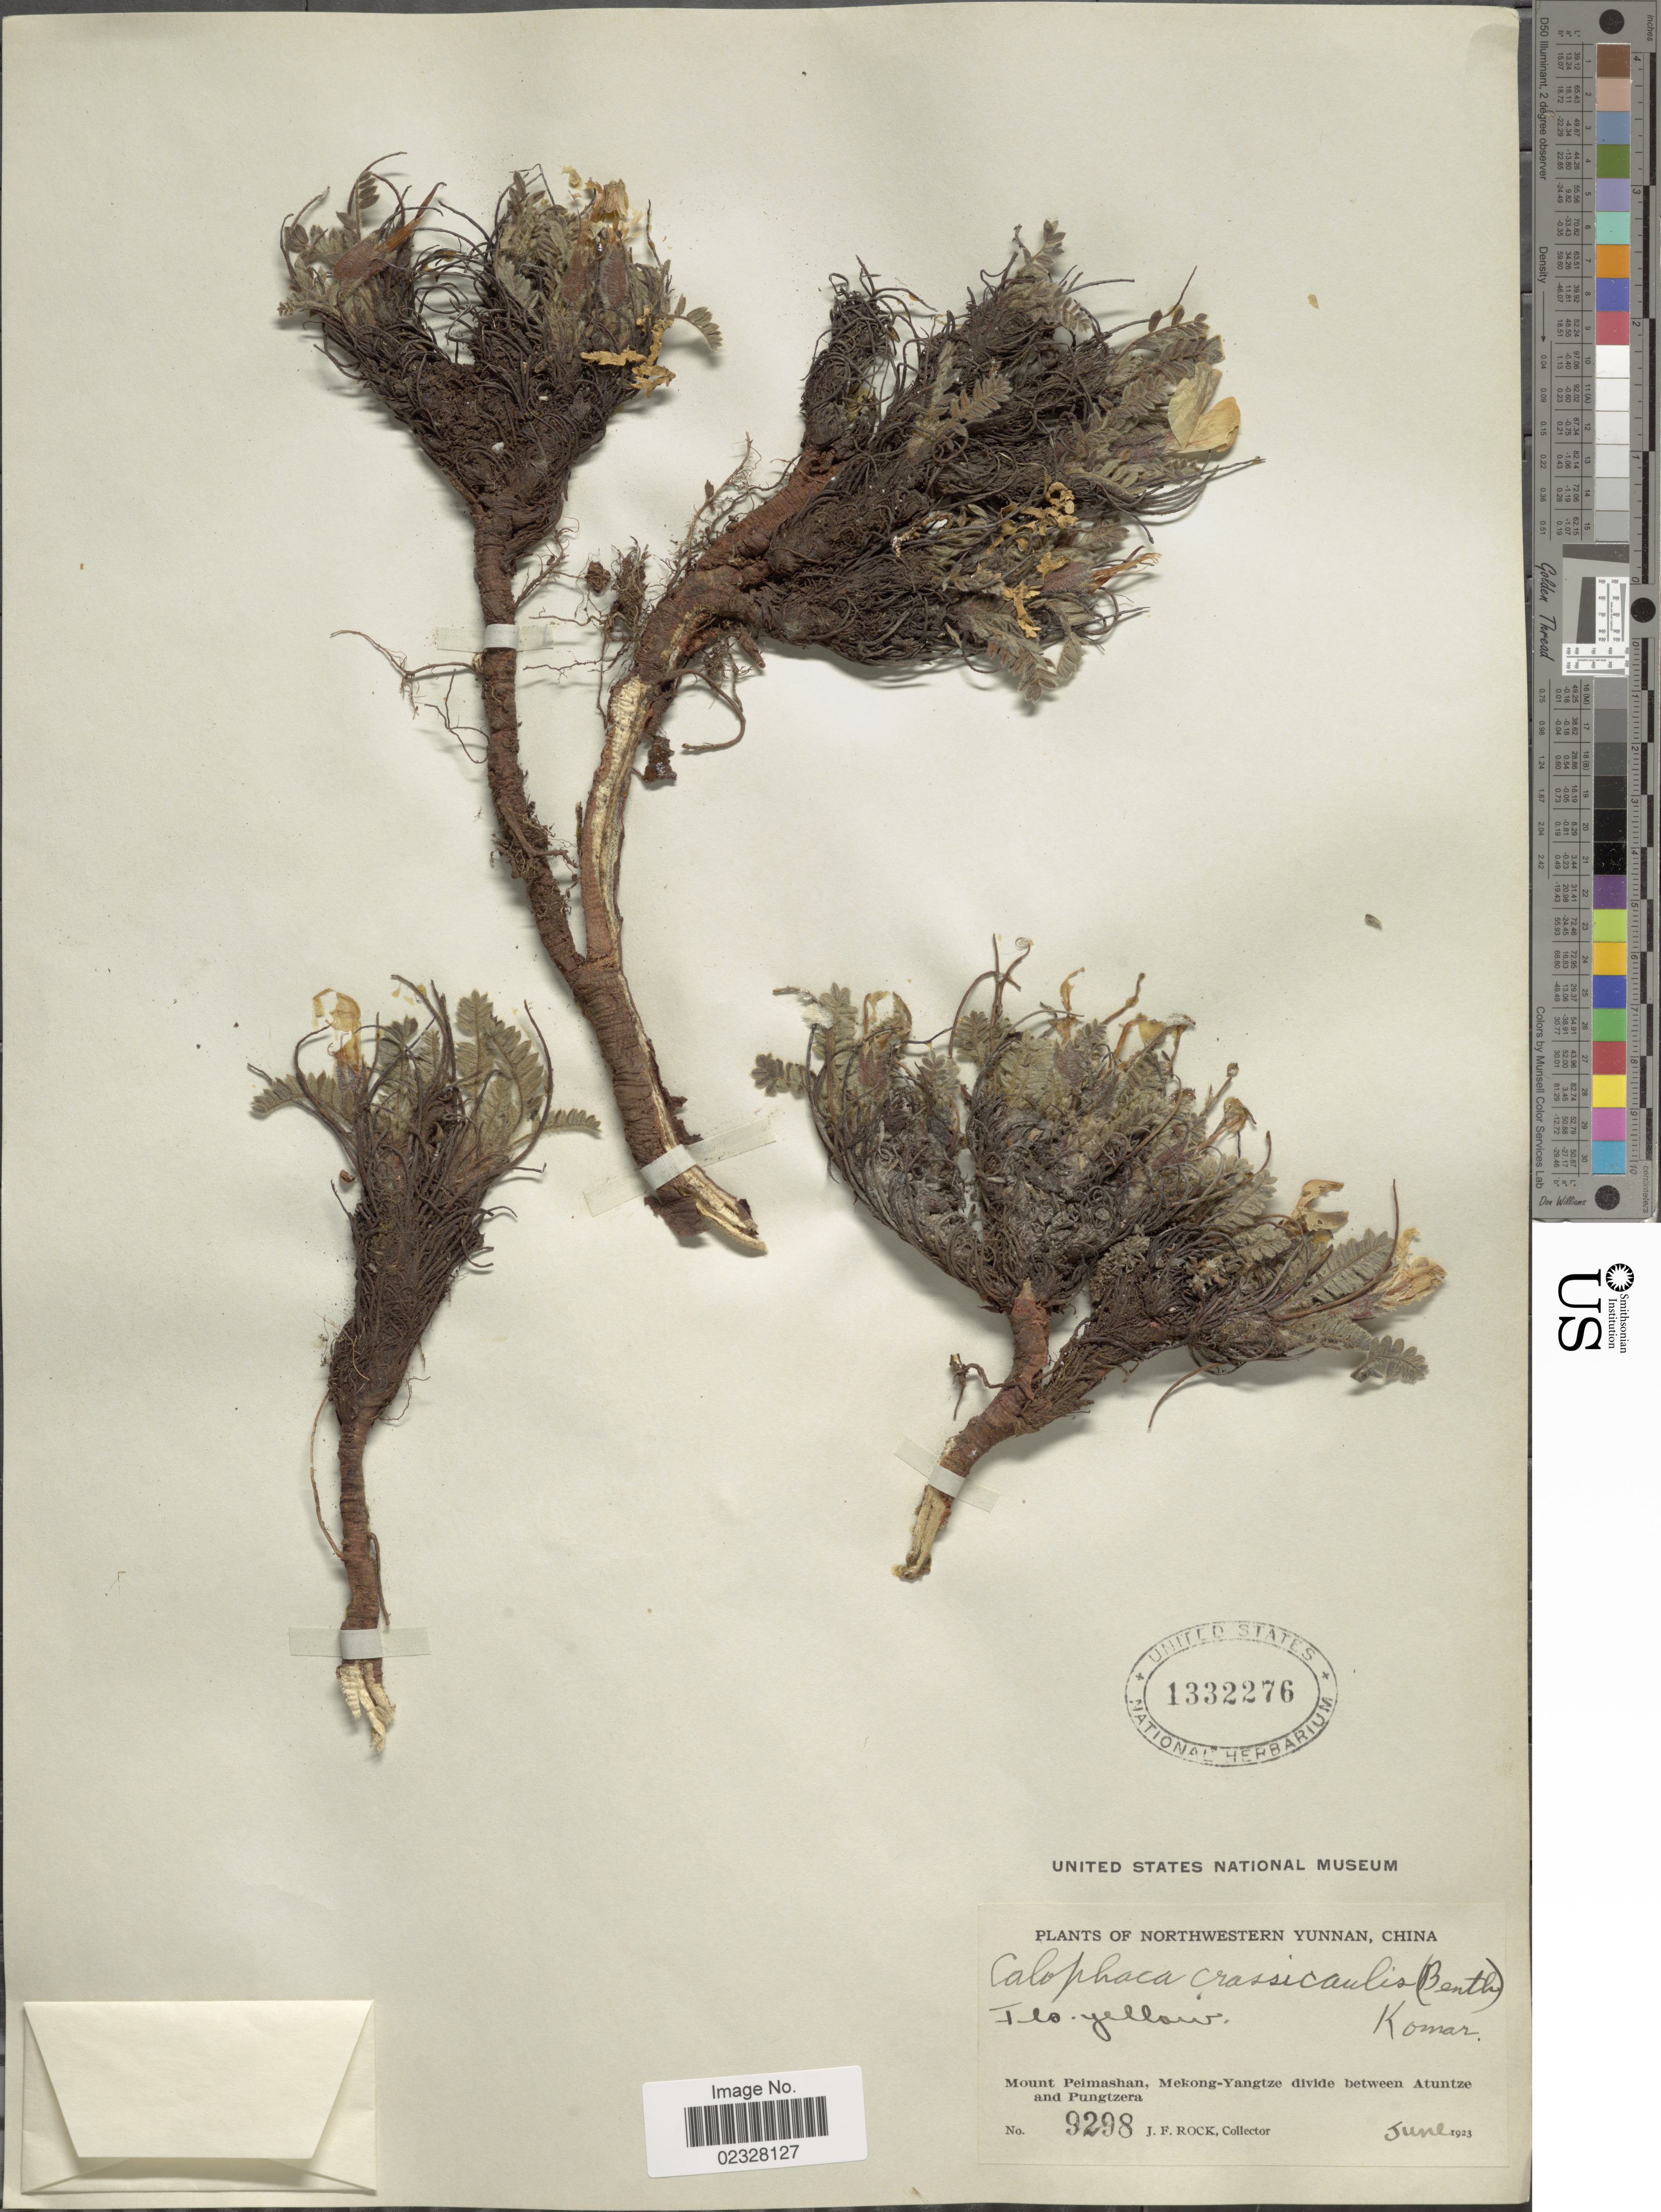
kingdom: Plantae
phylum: Tracheophyta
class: Magnoliopsida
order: Fabales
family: Fabaceae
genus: Caragana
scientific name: Caragana crassicaulis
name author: (Baker) Benth.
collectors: J. Rock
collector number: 9298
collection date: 1923-06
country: China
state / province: Yunnan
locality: Northwestern Yunnan. Mount Peimashan, Mekong-Yangtze divide between Atuntze and Pungtzera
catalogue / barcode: US 1332276